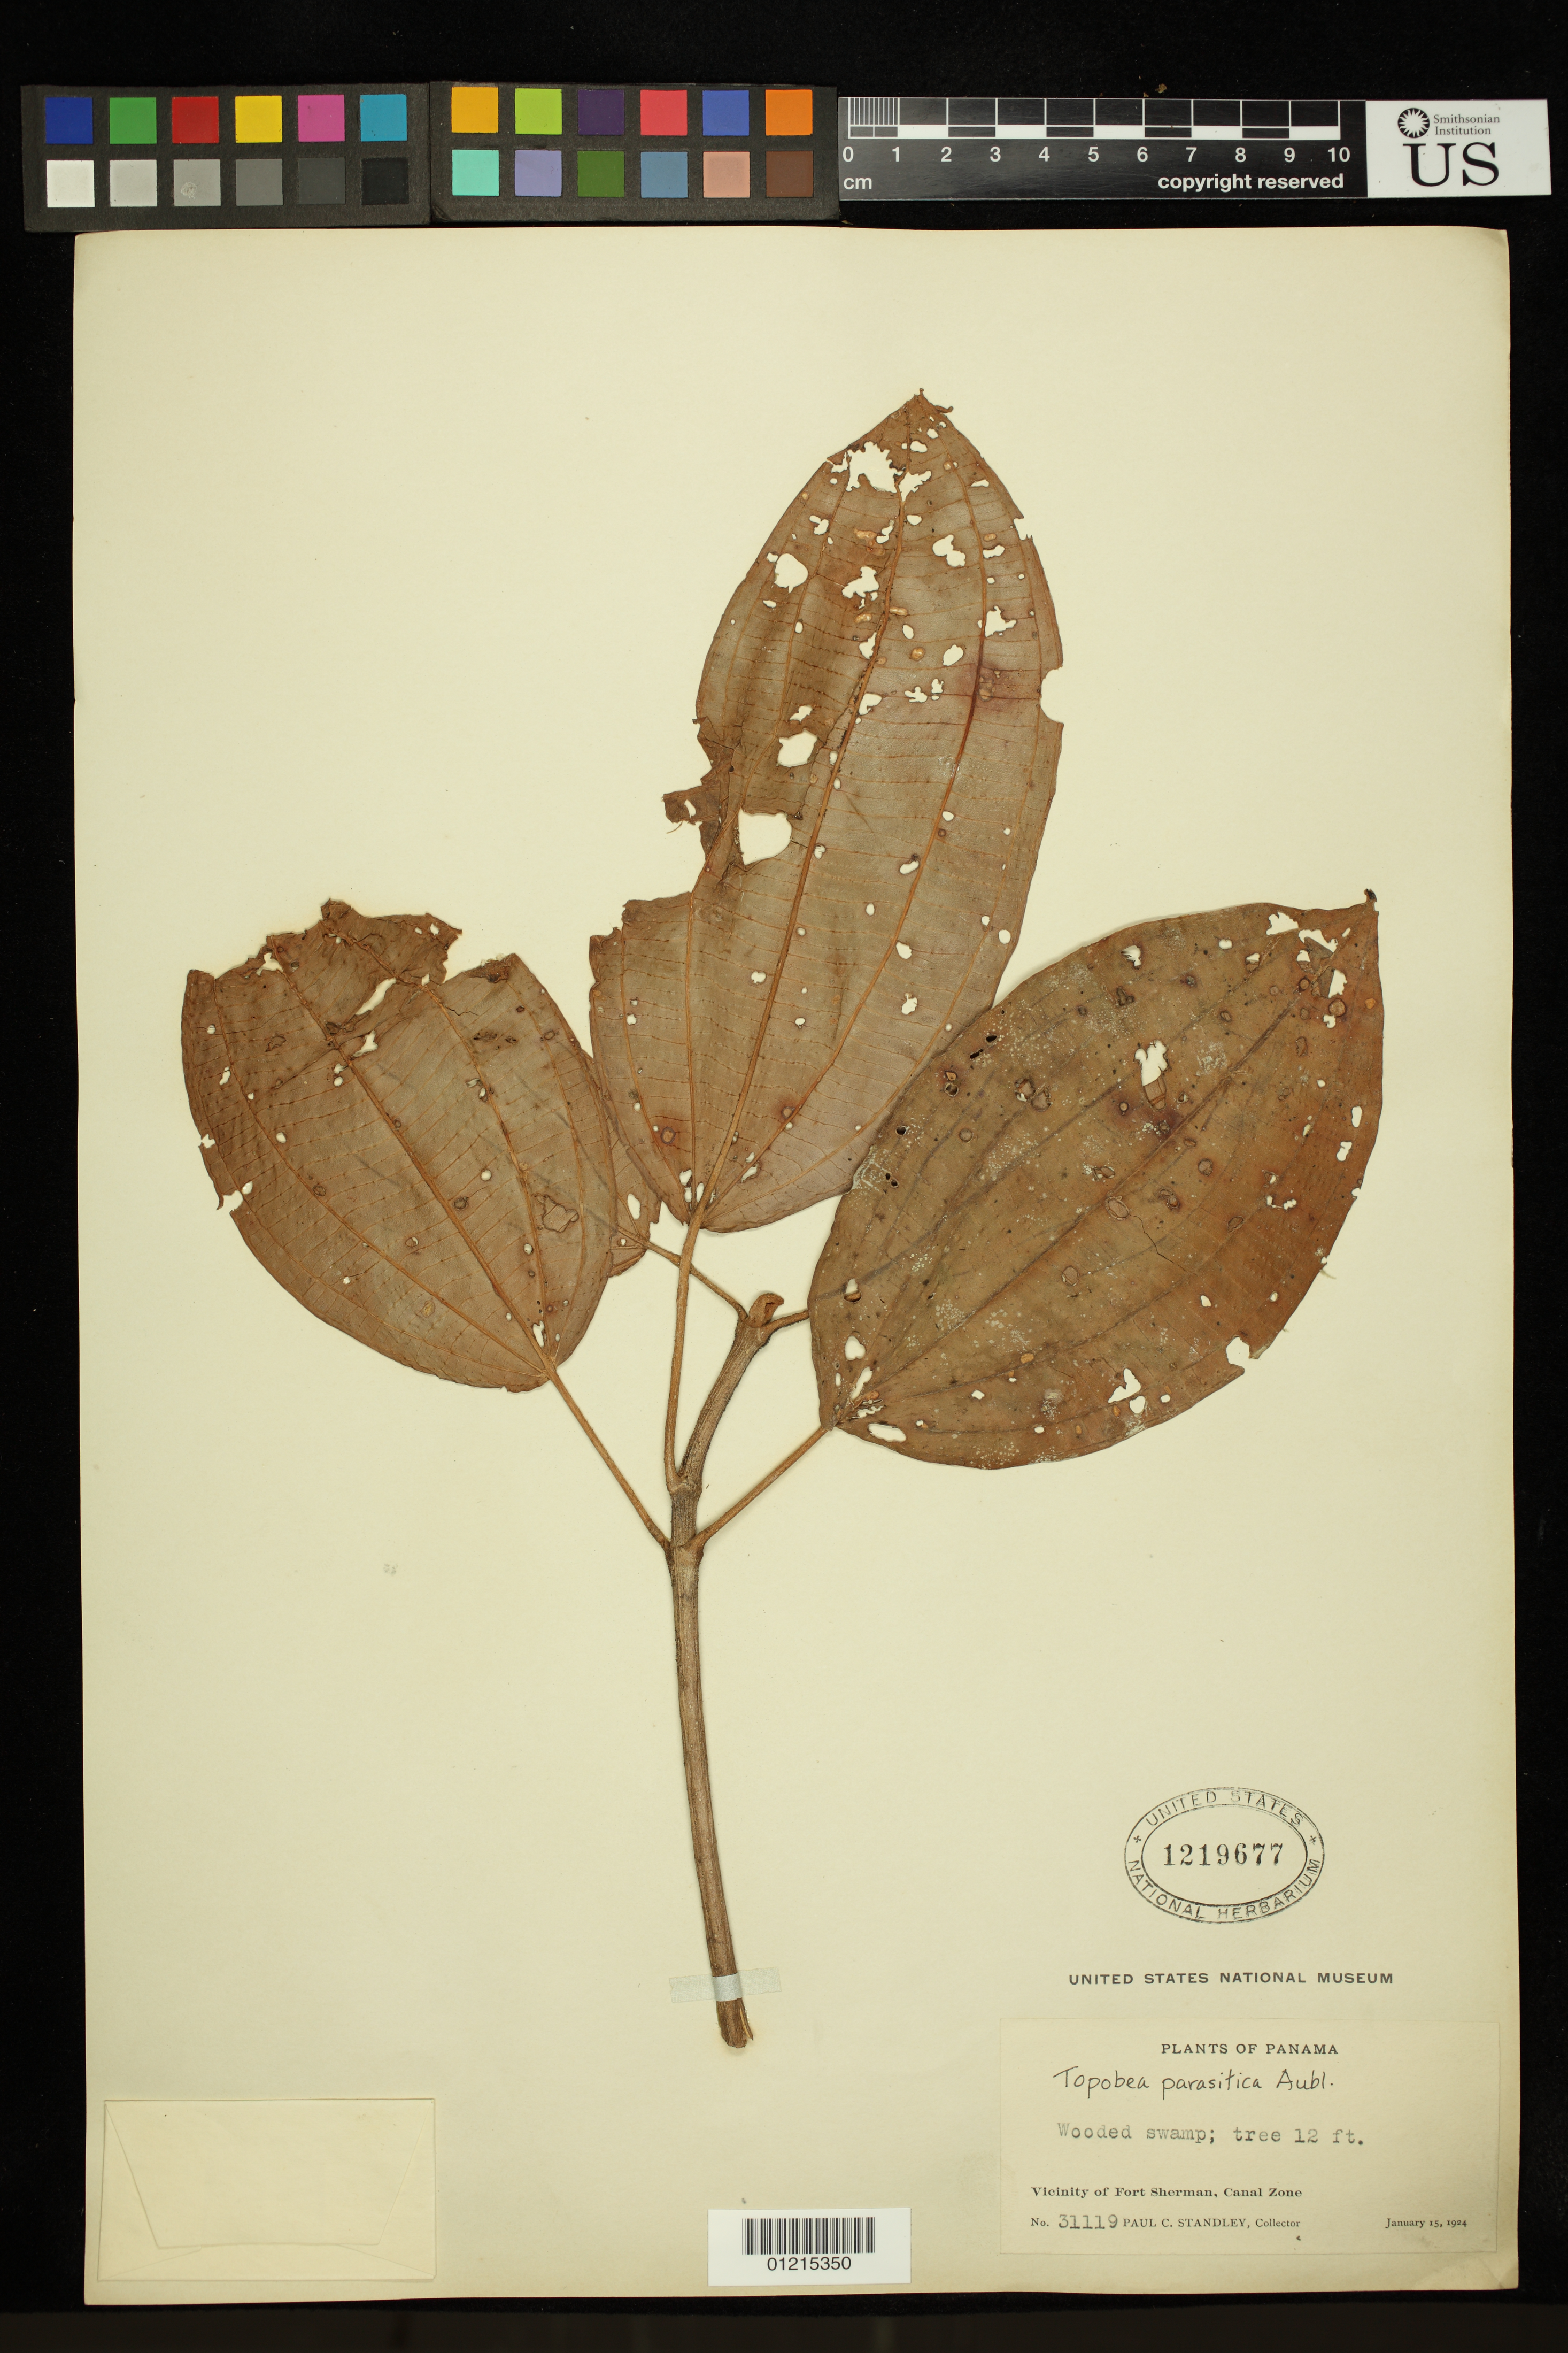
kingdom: Plantae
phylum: Tracheophyta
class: Magnoliopsida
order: Myrtales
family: Melastomataceae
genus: Topobea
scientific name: Topobea parasitica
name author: Aubl.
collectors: P. C. Standley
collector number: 31119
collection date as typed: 15 Jan 1924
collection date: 1924-01-15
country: Panama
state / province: Colón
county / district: Canal Zone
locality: Vicinity of Fort Sherman.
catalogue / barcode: US 1219677